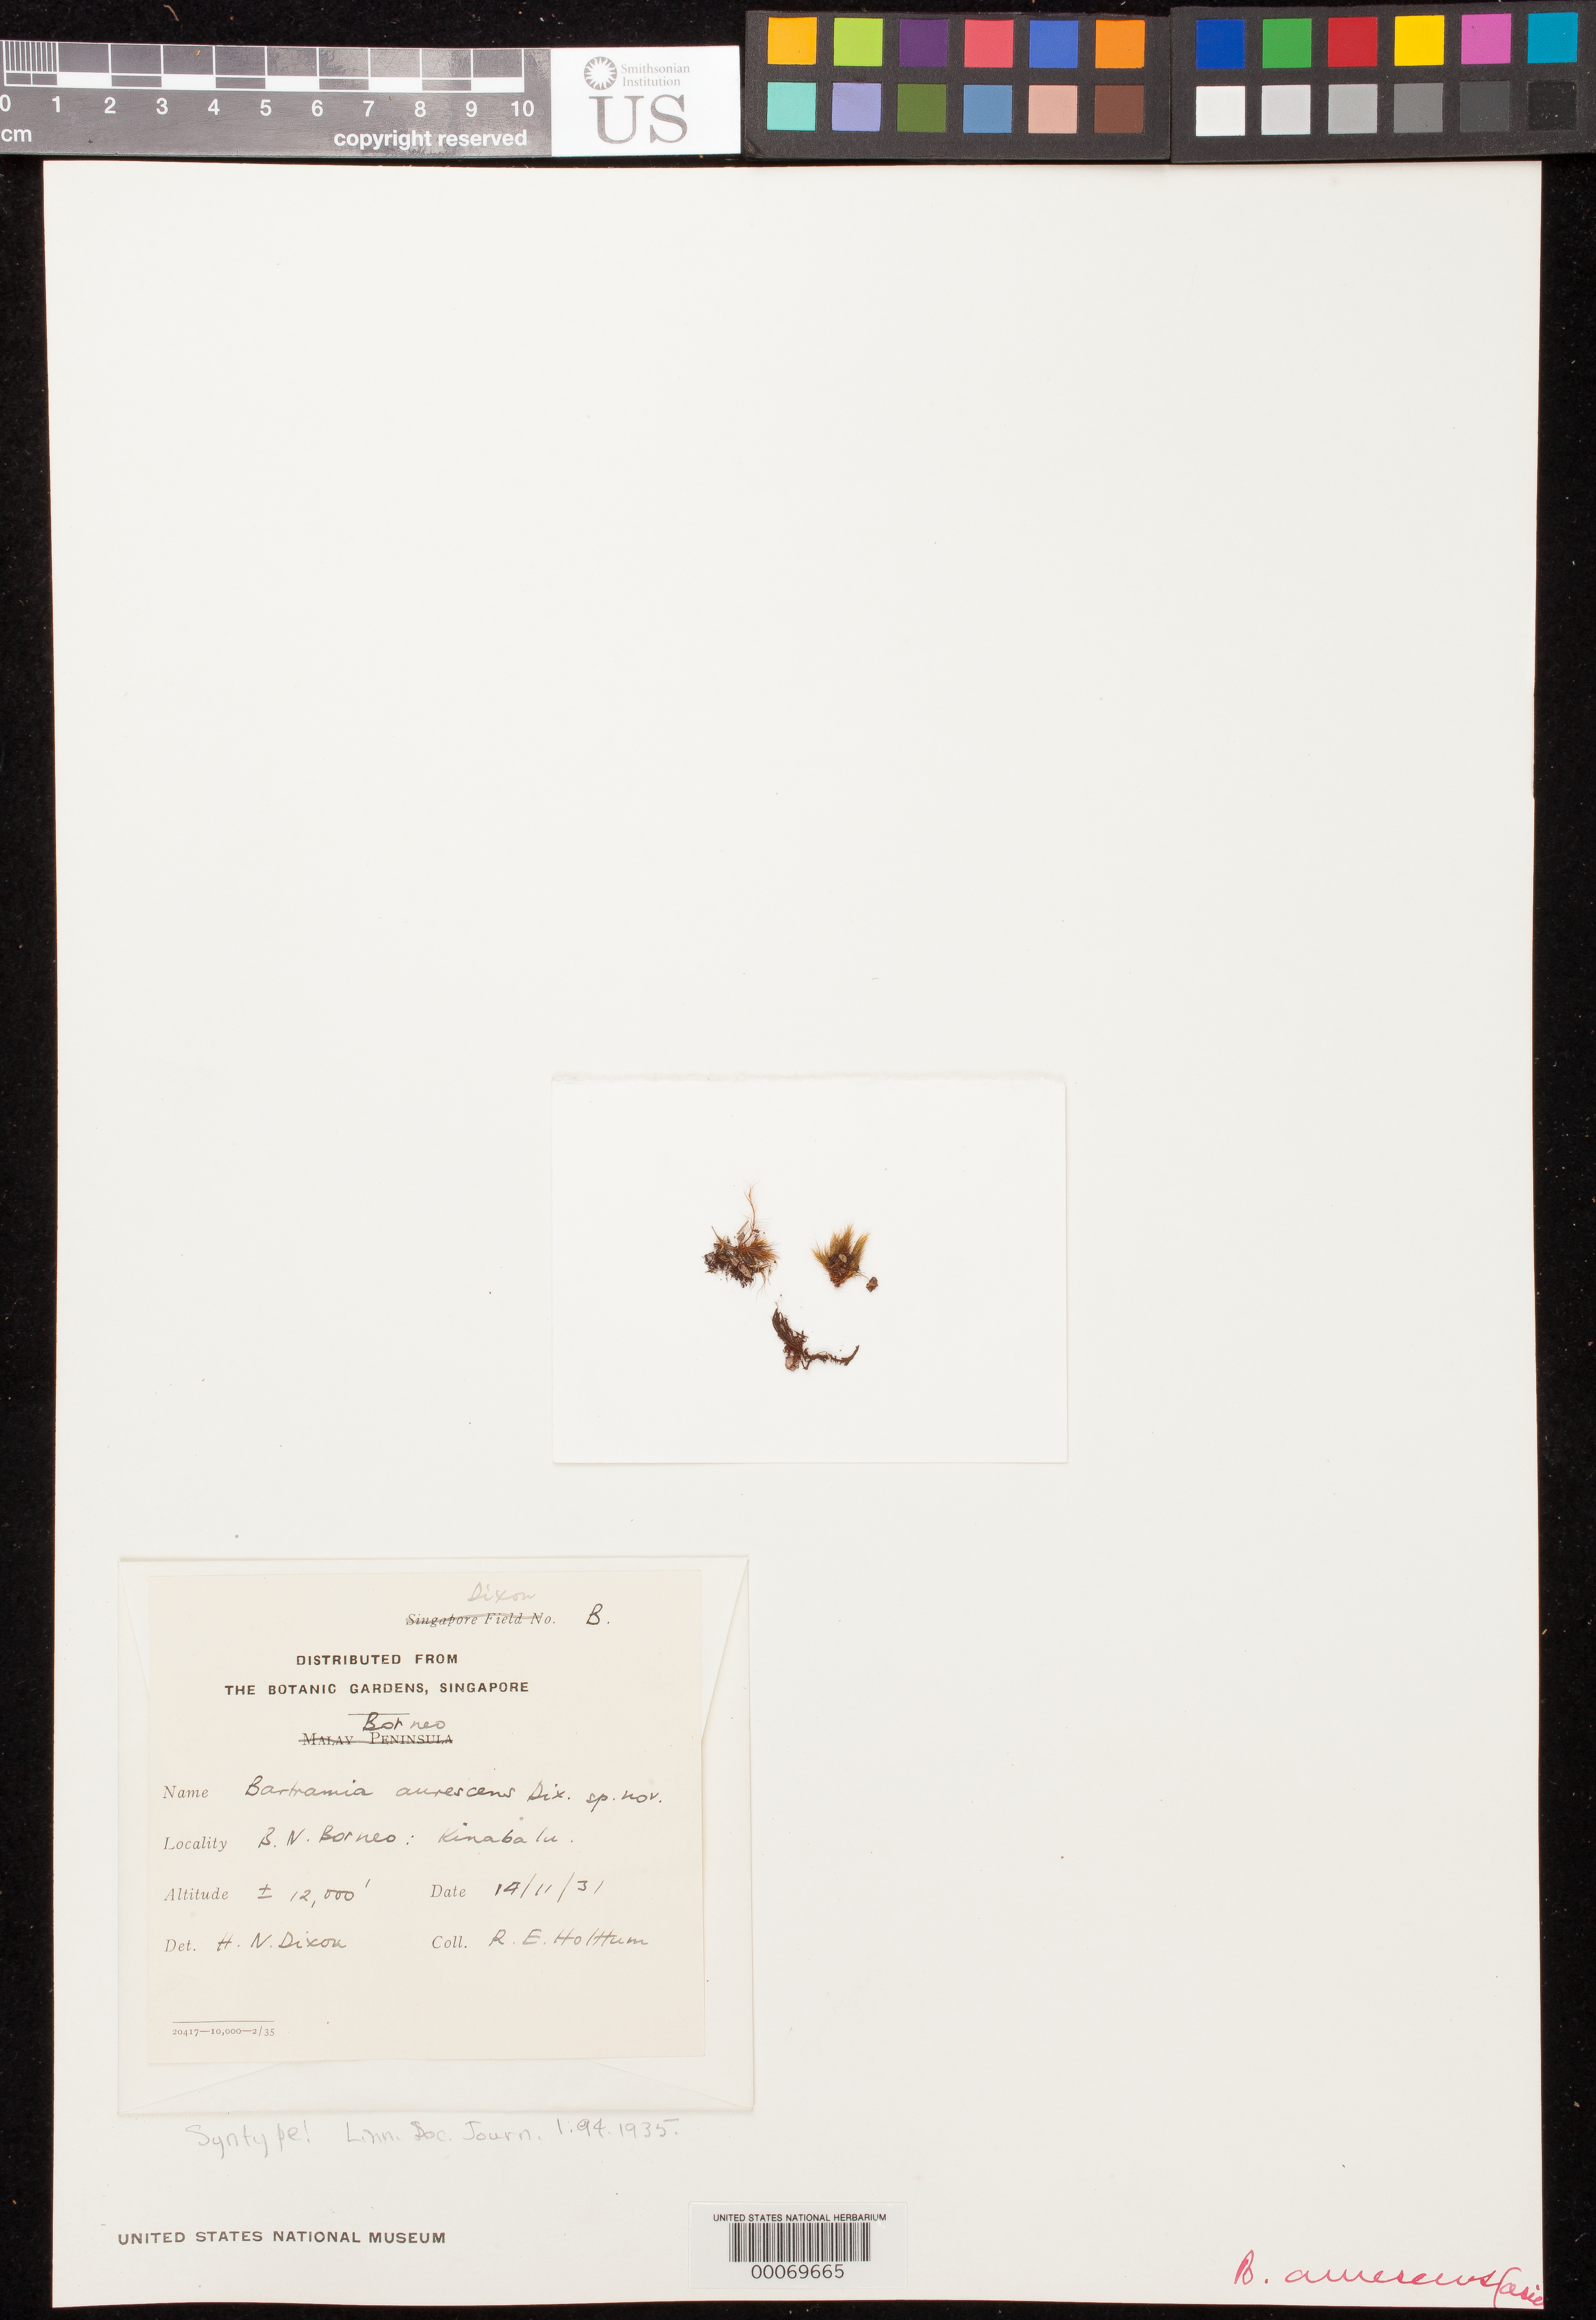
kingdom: Plantae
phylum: Bryophyta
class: Bryopsida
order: Bartramiales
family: Bartramiaceae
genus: Bartramia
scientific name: Bartramia aurescens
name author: Dixon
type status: Syntype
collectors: R. E. Holttum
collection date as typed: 14 Nov 1931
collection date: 1931-11-14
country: Malaysia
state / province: Sabah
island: Borneo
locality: Kinabalu.